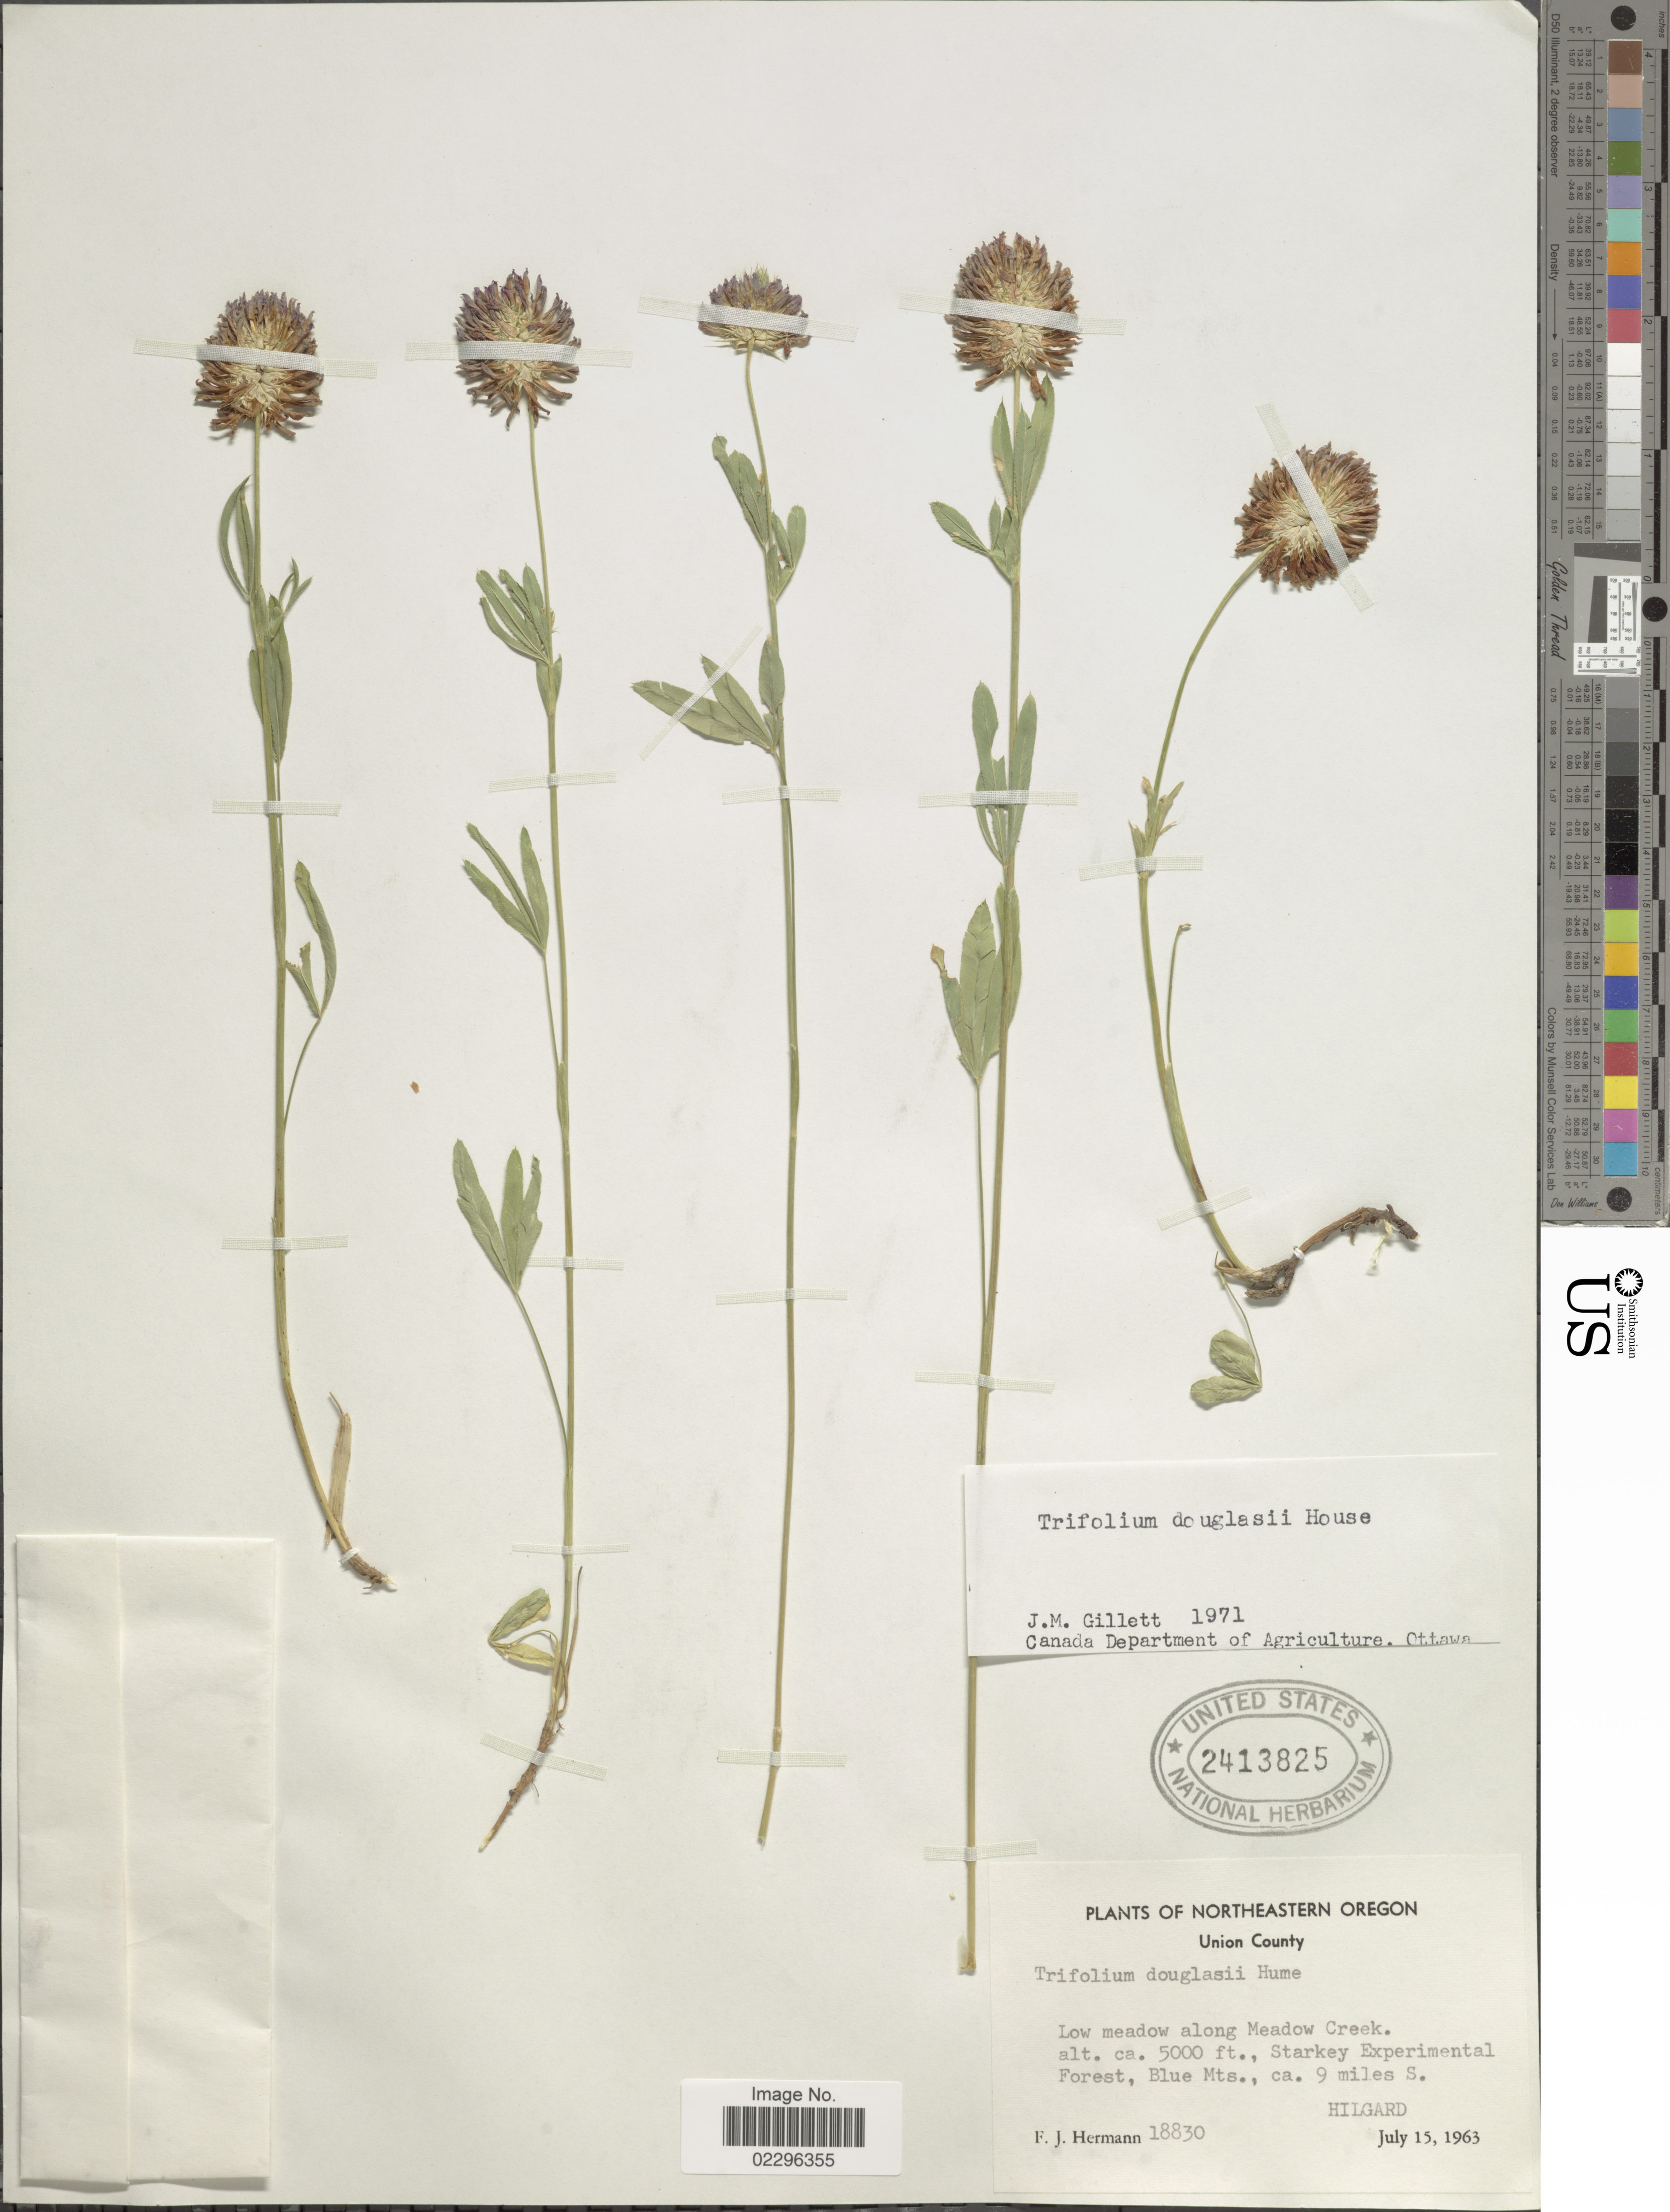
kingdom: Plantae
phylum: Tracheophyta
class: Magnoliopsida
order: Fabales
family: Fabaceae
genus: Trifolium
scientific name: Trifolium douglasii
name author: House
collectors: F. J. Hermann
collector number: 18830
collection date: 1963-07-15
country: United States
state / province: Oregon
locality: Northeastern Oregon. Union County. Low meadow along Meadow Creek. Starkey Experimental Forest, Blue Mts. , ca. 9 miles S. Hilgard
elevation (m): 1524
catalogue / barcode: US 2413825